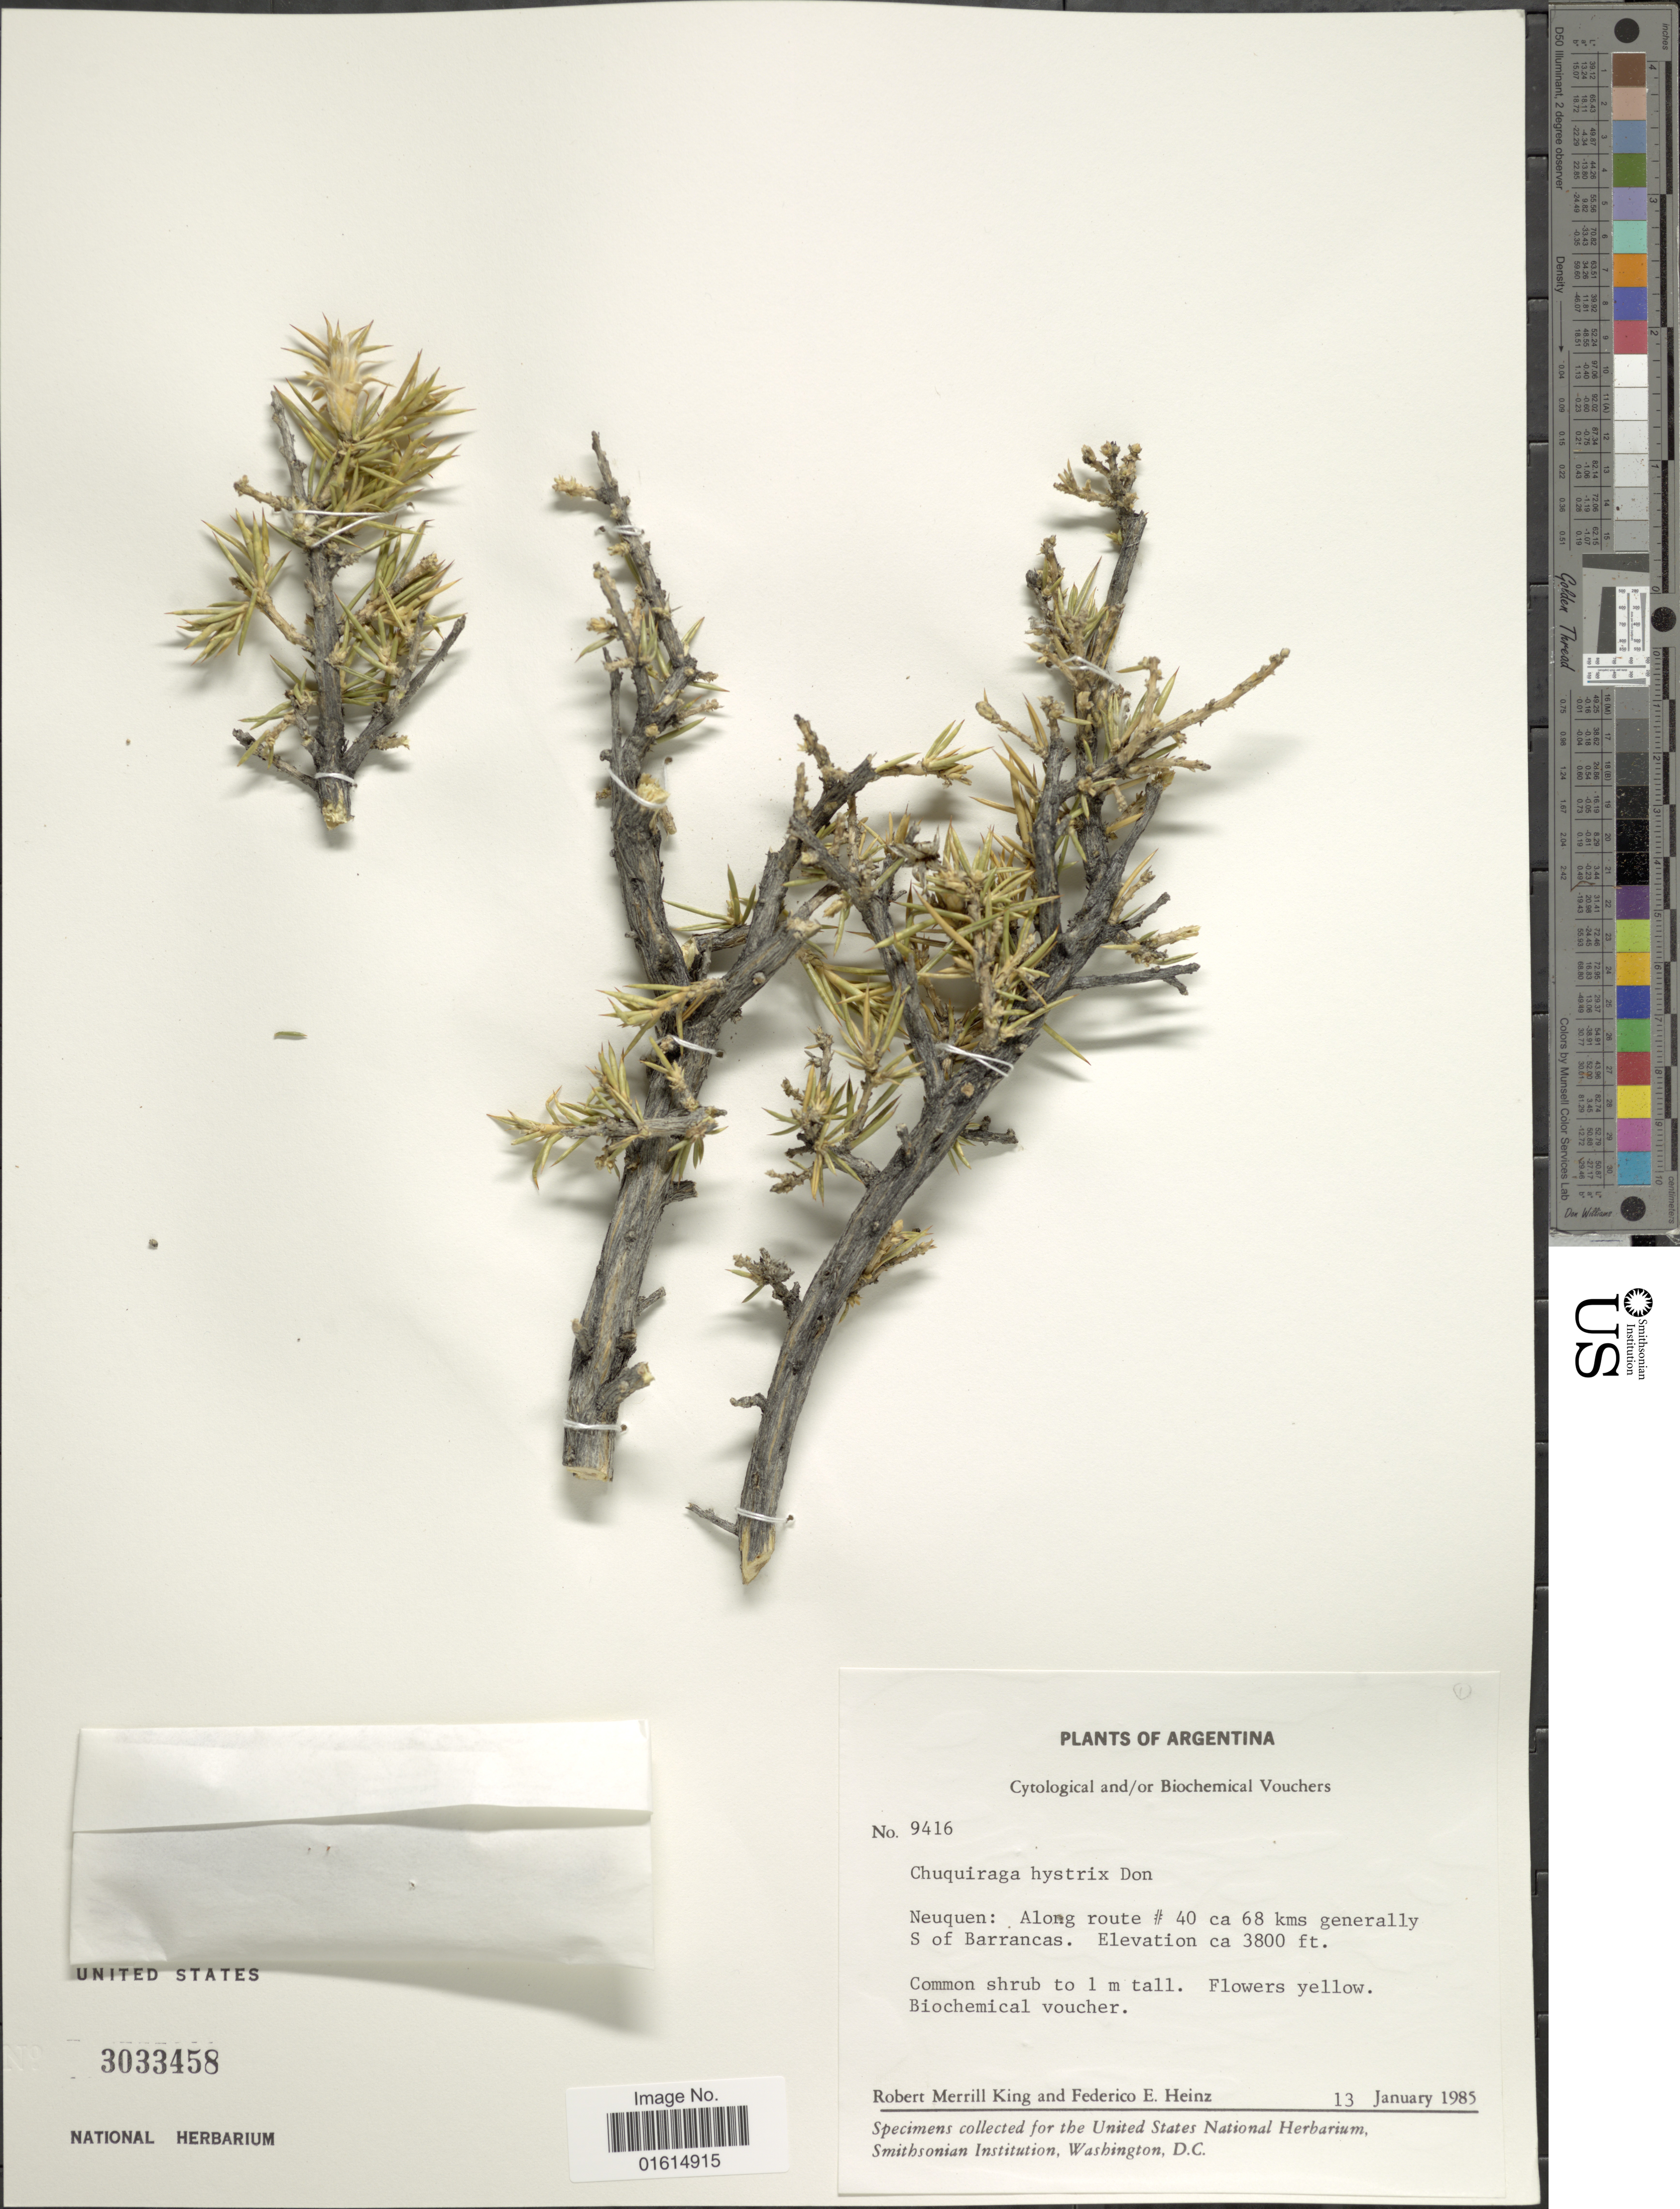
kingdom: Plantae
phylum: Tracheophyta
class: Magnoliopsida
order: Asterales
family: Asteraceae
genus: Chuquiraga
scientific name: Chuquiraga hystrix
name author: D. Don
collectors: R. M. King & F. Heinz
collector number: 9416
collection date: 1985-01-13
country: Argentina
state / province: Neuquen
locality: Neuquen, along route #40 ca 68 kms generally S of Barrancas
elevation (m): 1158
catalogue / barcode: US 3033458